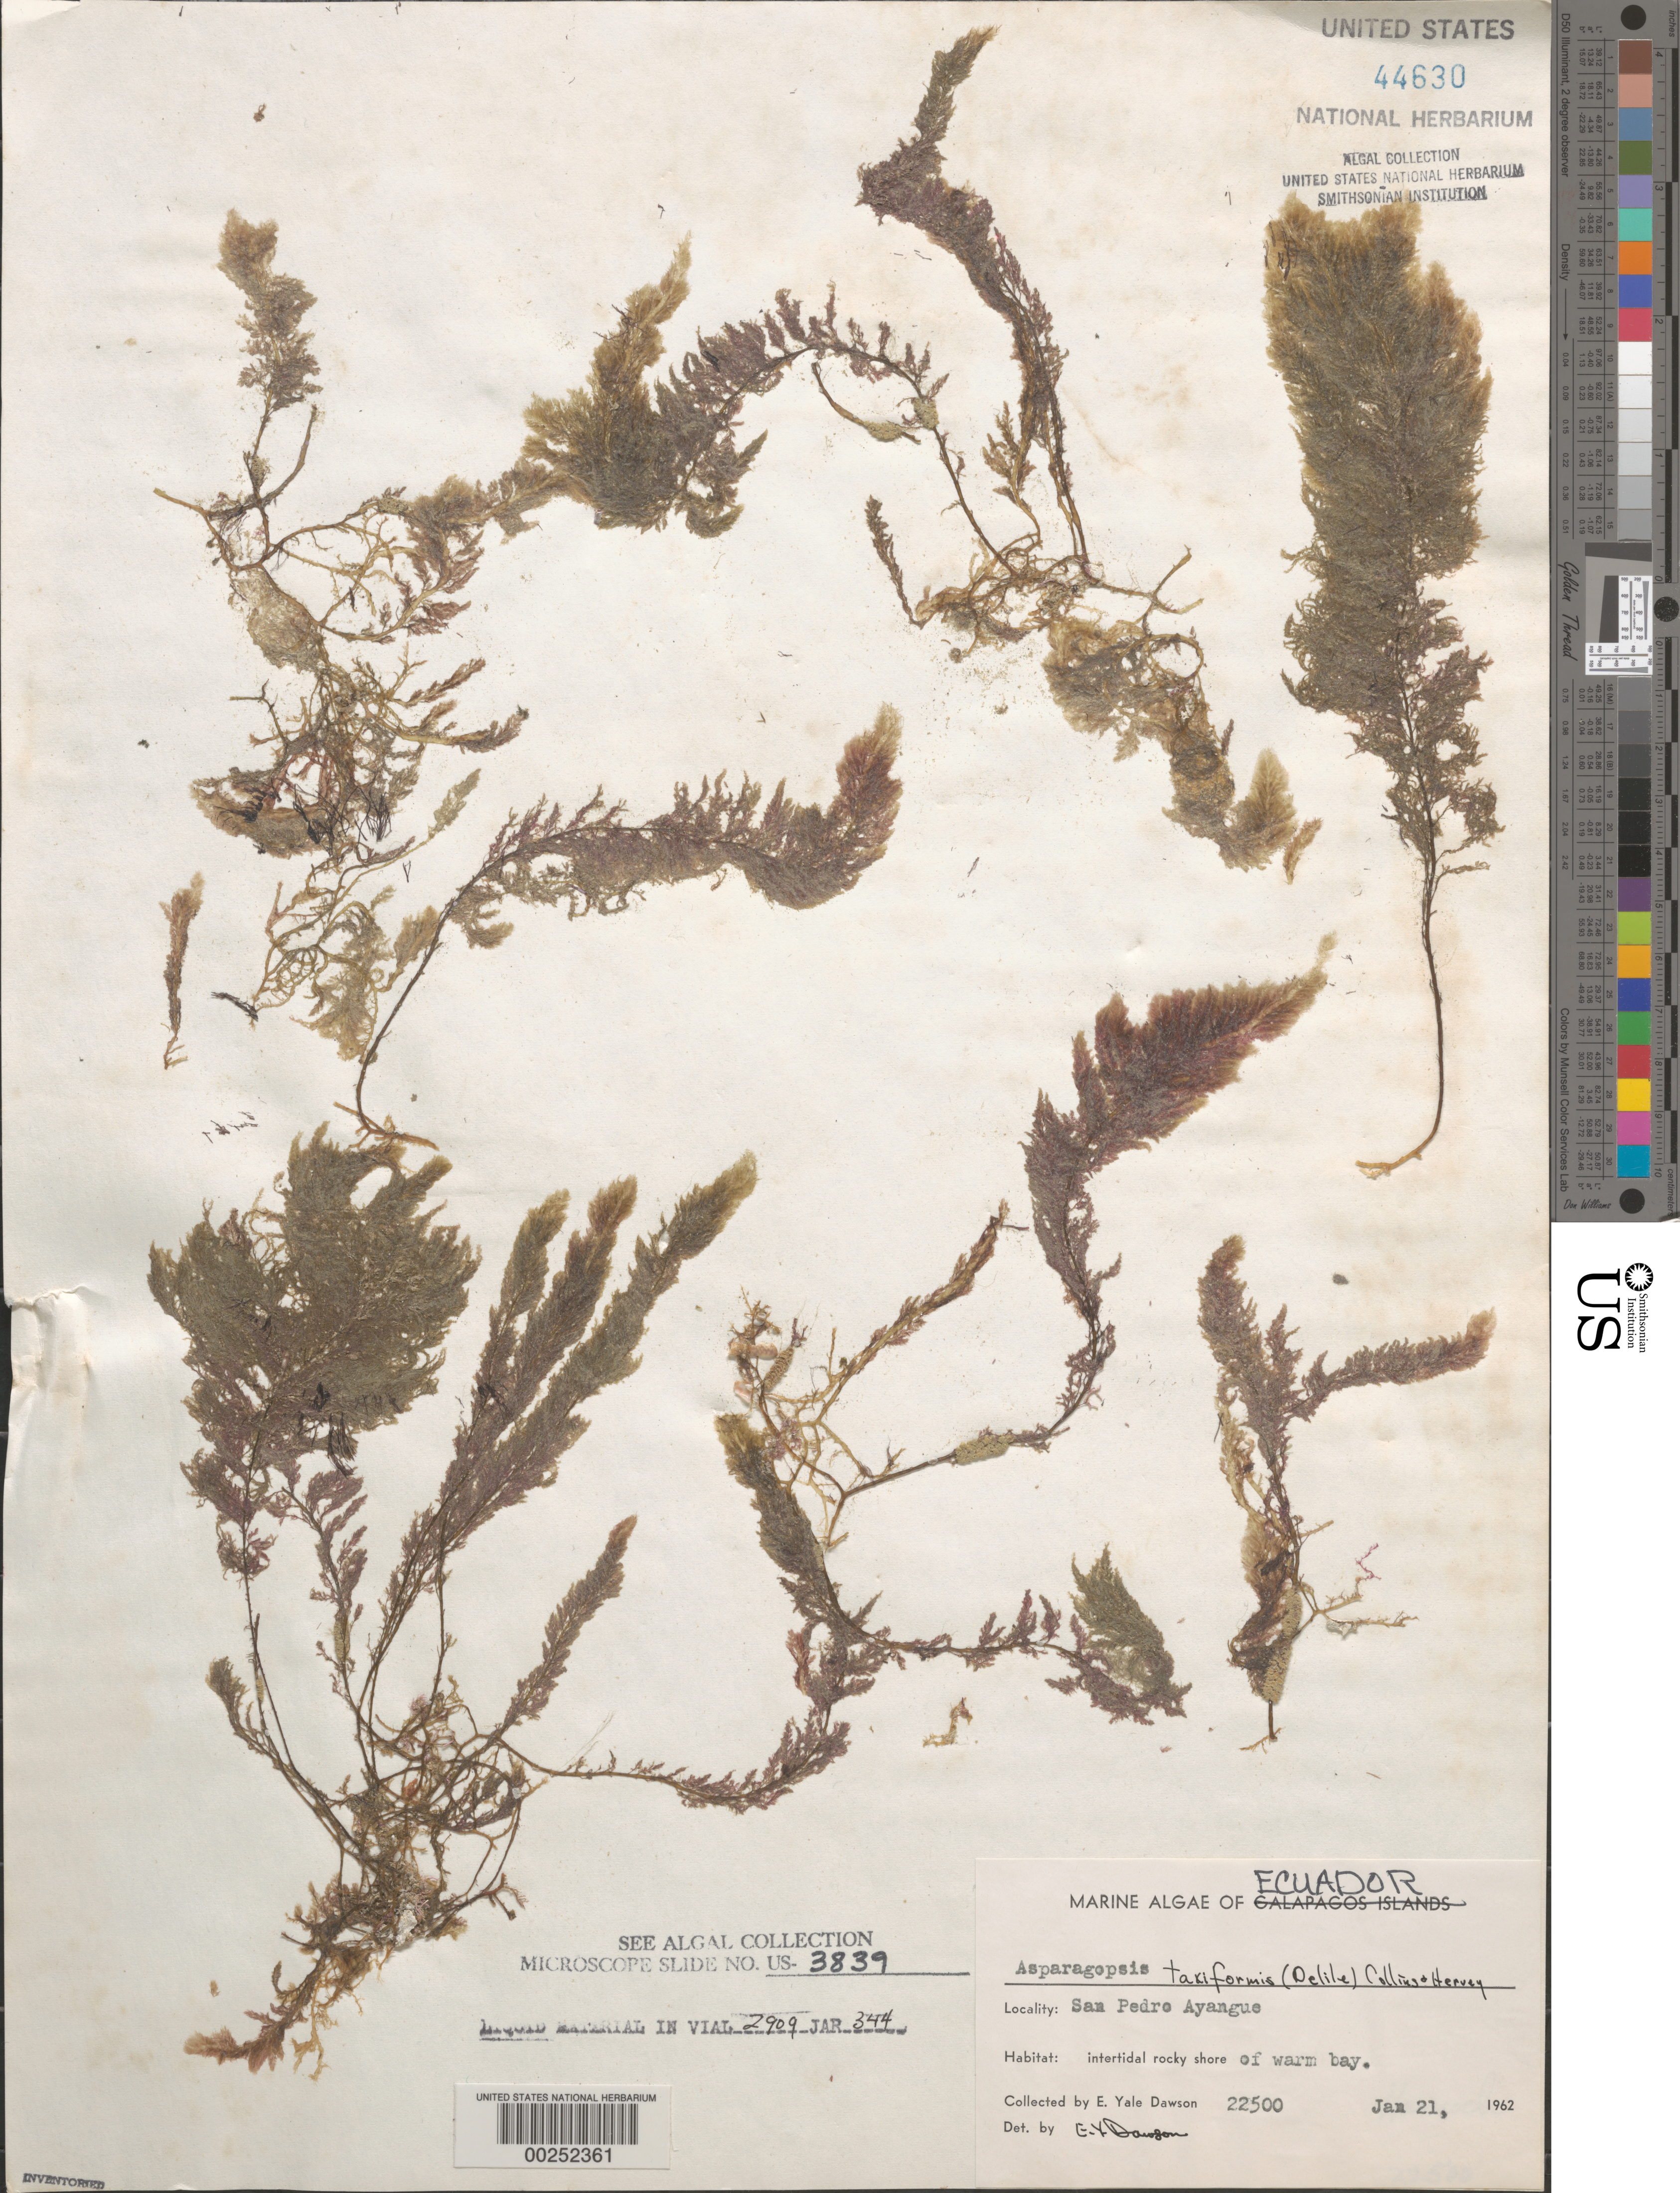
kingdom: Plantae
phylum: Rhodophyta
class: Florideophyceae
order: Bonnemaisoniales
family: Bonnemaisoniaceae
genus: Asparagopsis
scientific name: Asparagopsis taxiformis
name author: (Delile) Trevis.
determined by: Dawson, E. Y.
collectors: E. Y. Dawson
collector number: EYD 22500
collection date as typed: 21 Jan 1962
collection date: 1962-01-21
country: Ecuador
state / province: Guayas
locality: San Pedro, Ayangue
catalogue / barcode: US 44630